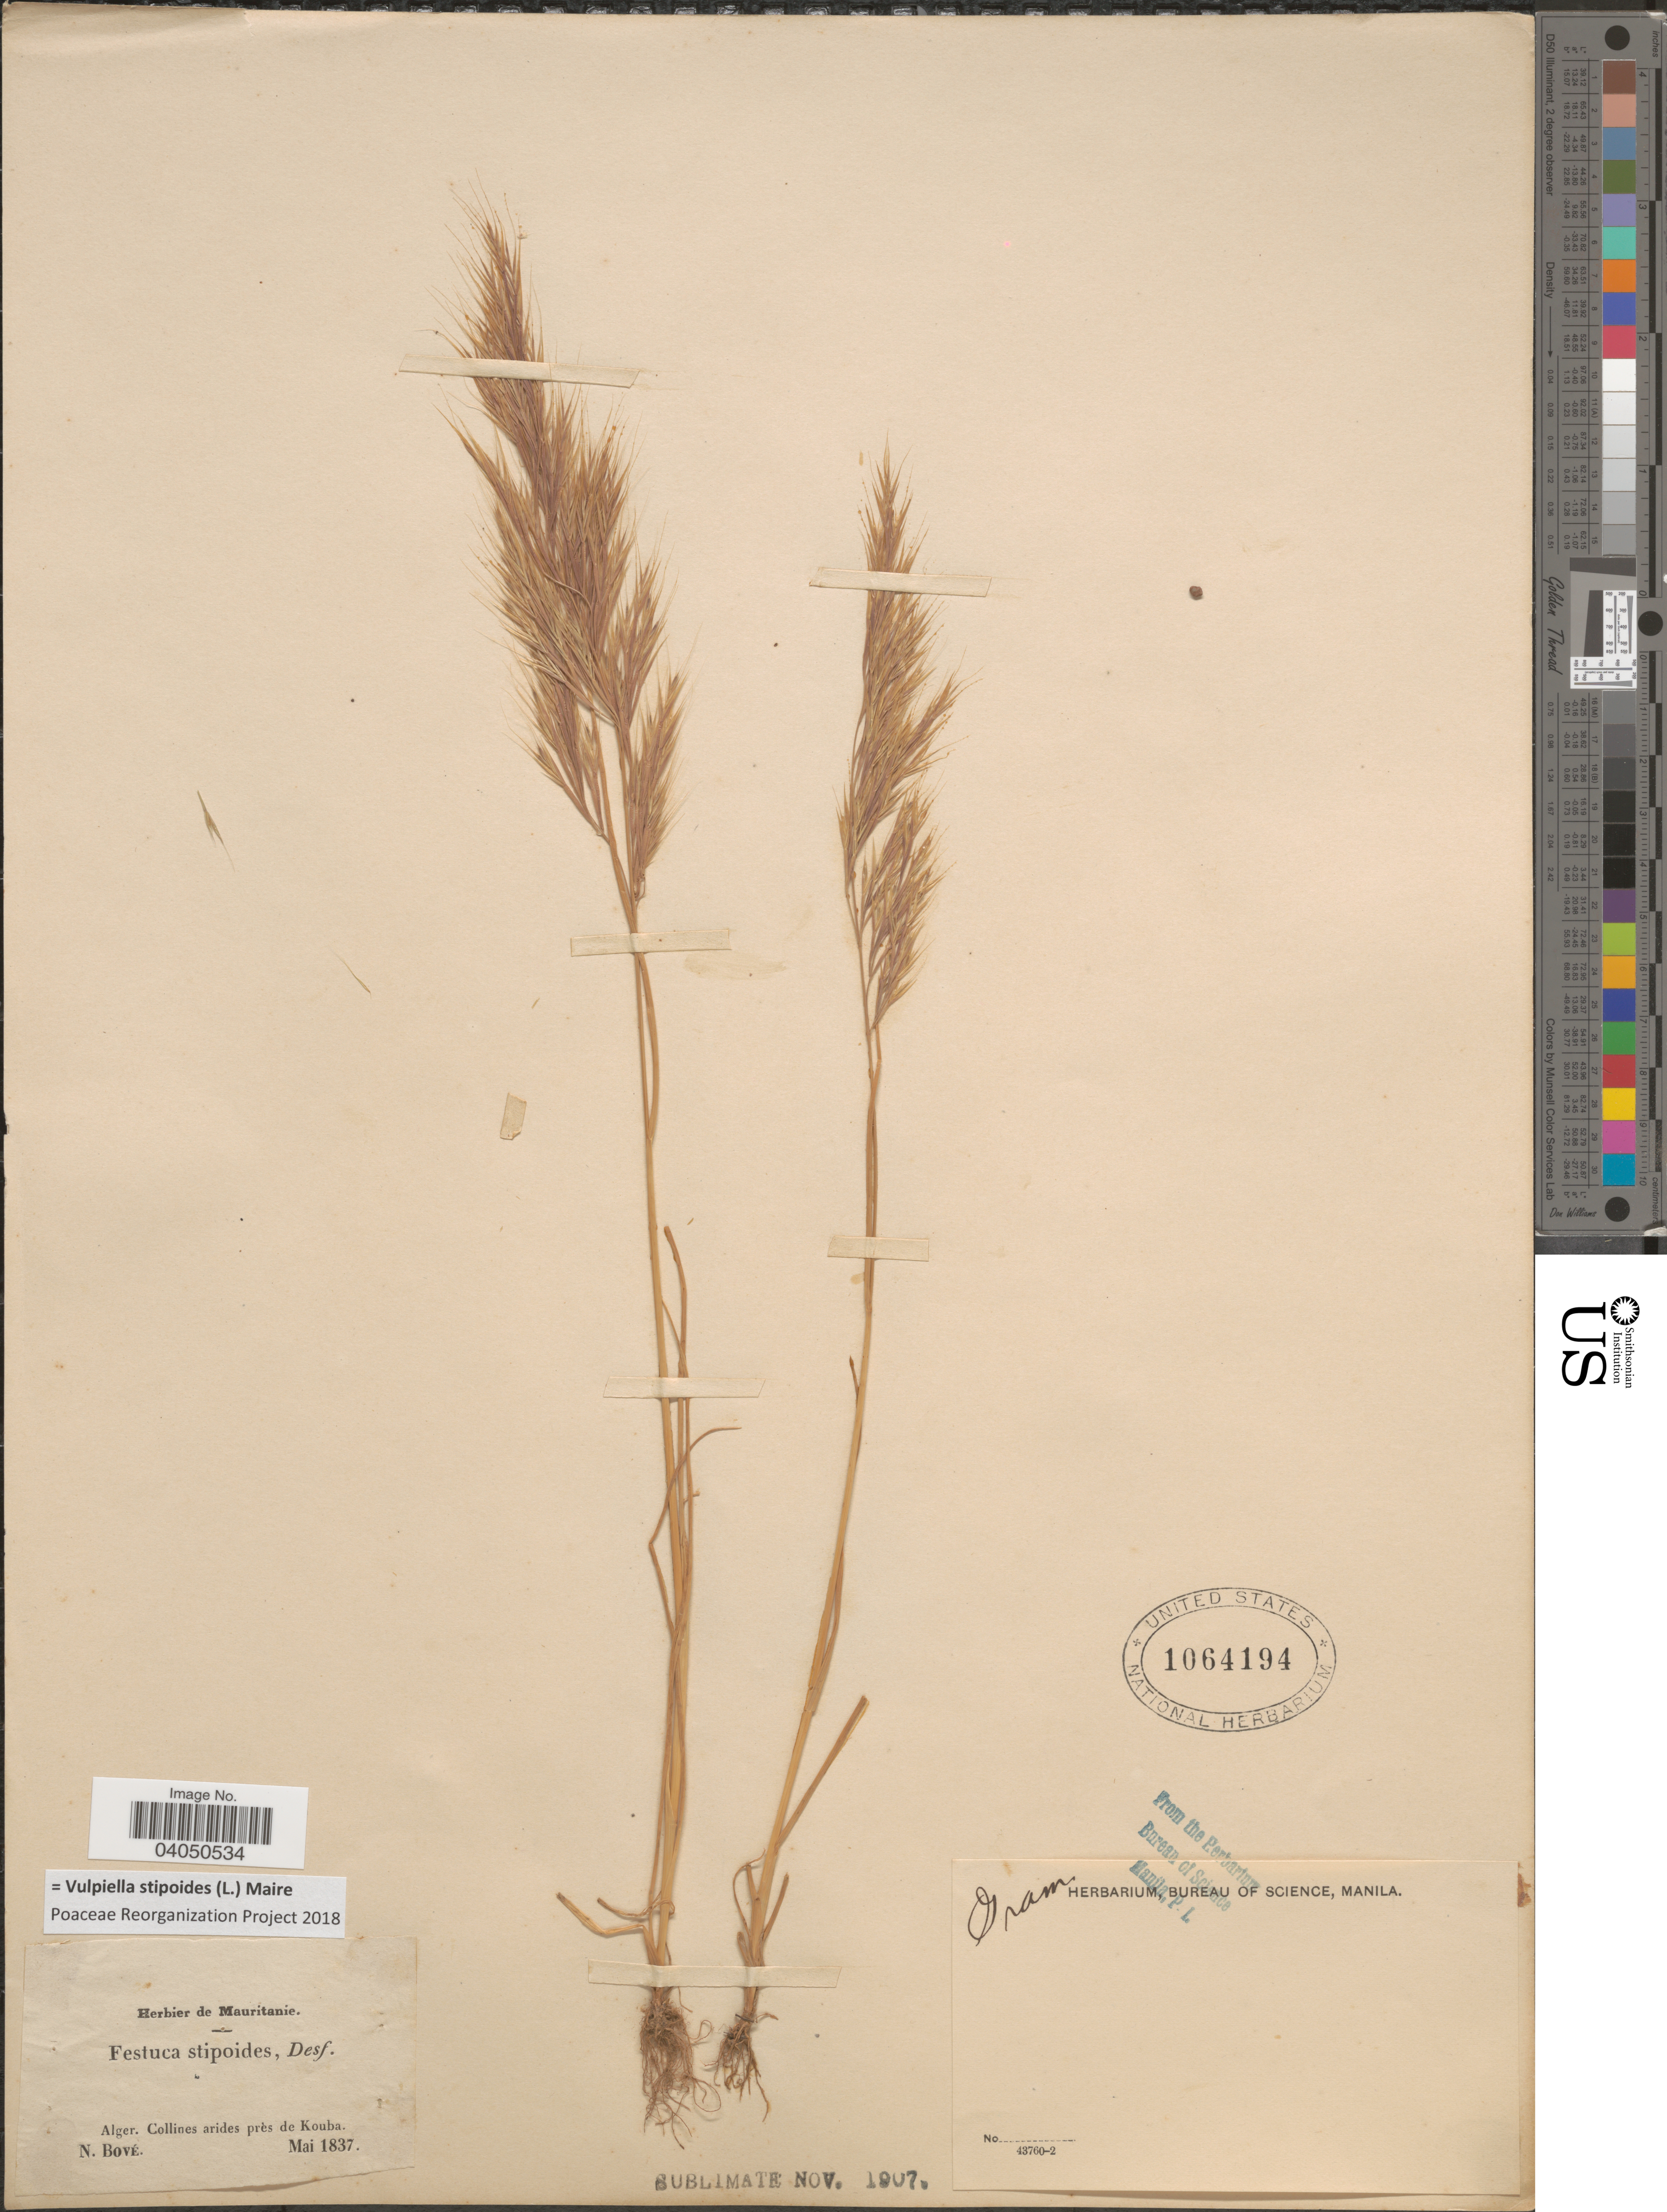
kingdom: Plantae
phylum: Tracheophyta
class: Liliopsida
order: Poales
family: Poaceae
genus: Vulpiella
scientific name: Vulpiella stipoides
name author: (L.) Maire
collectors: N. Bové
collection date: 1837-05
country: Algeria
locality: Alger. Collines arides près de Kouba.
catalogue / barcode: US 1064194